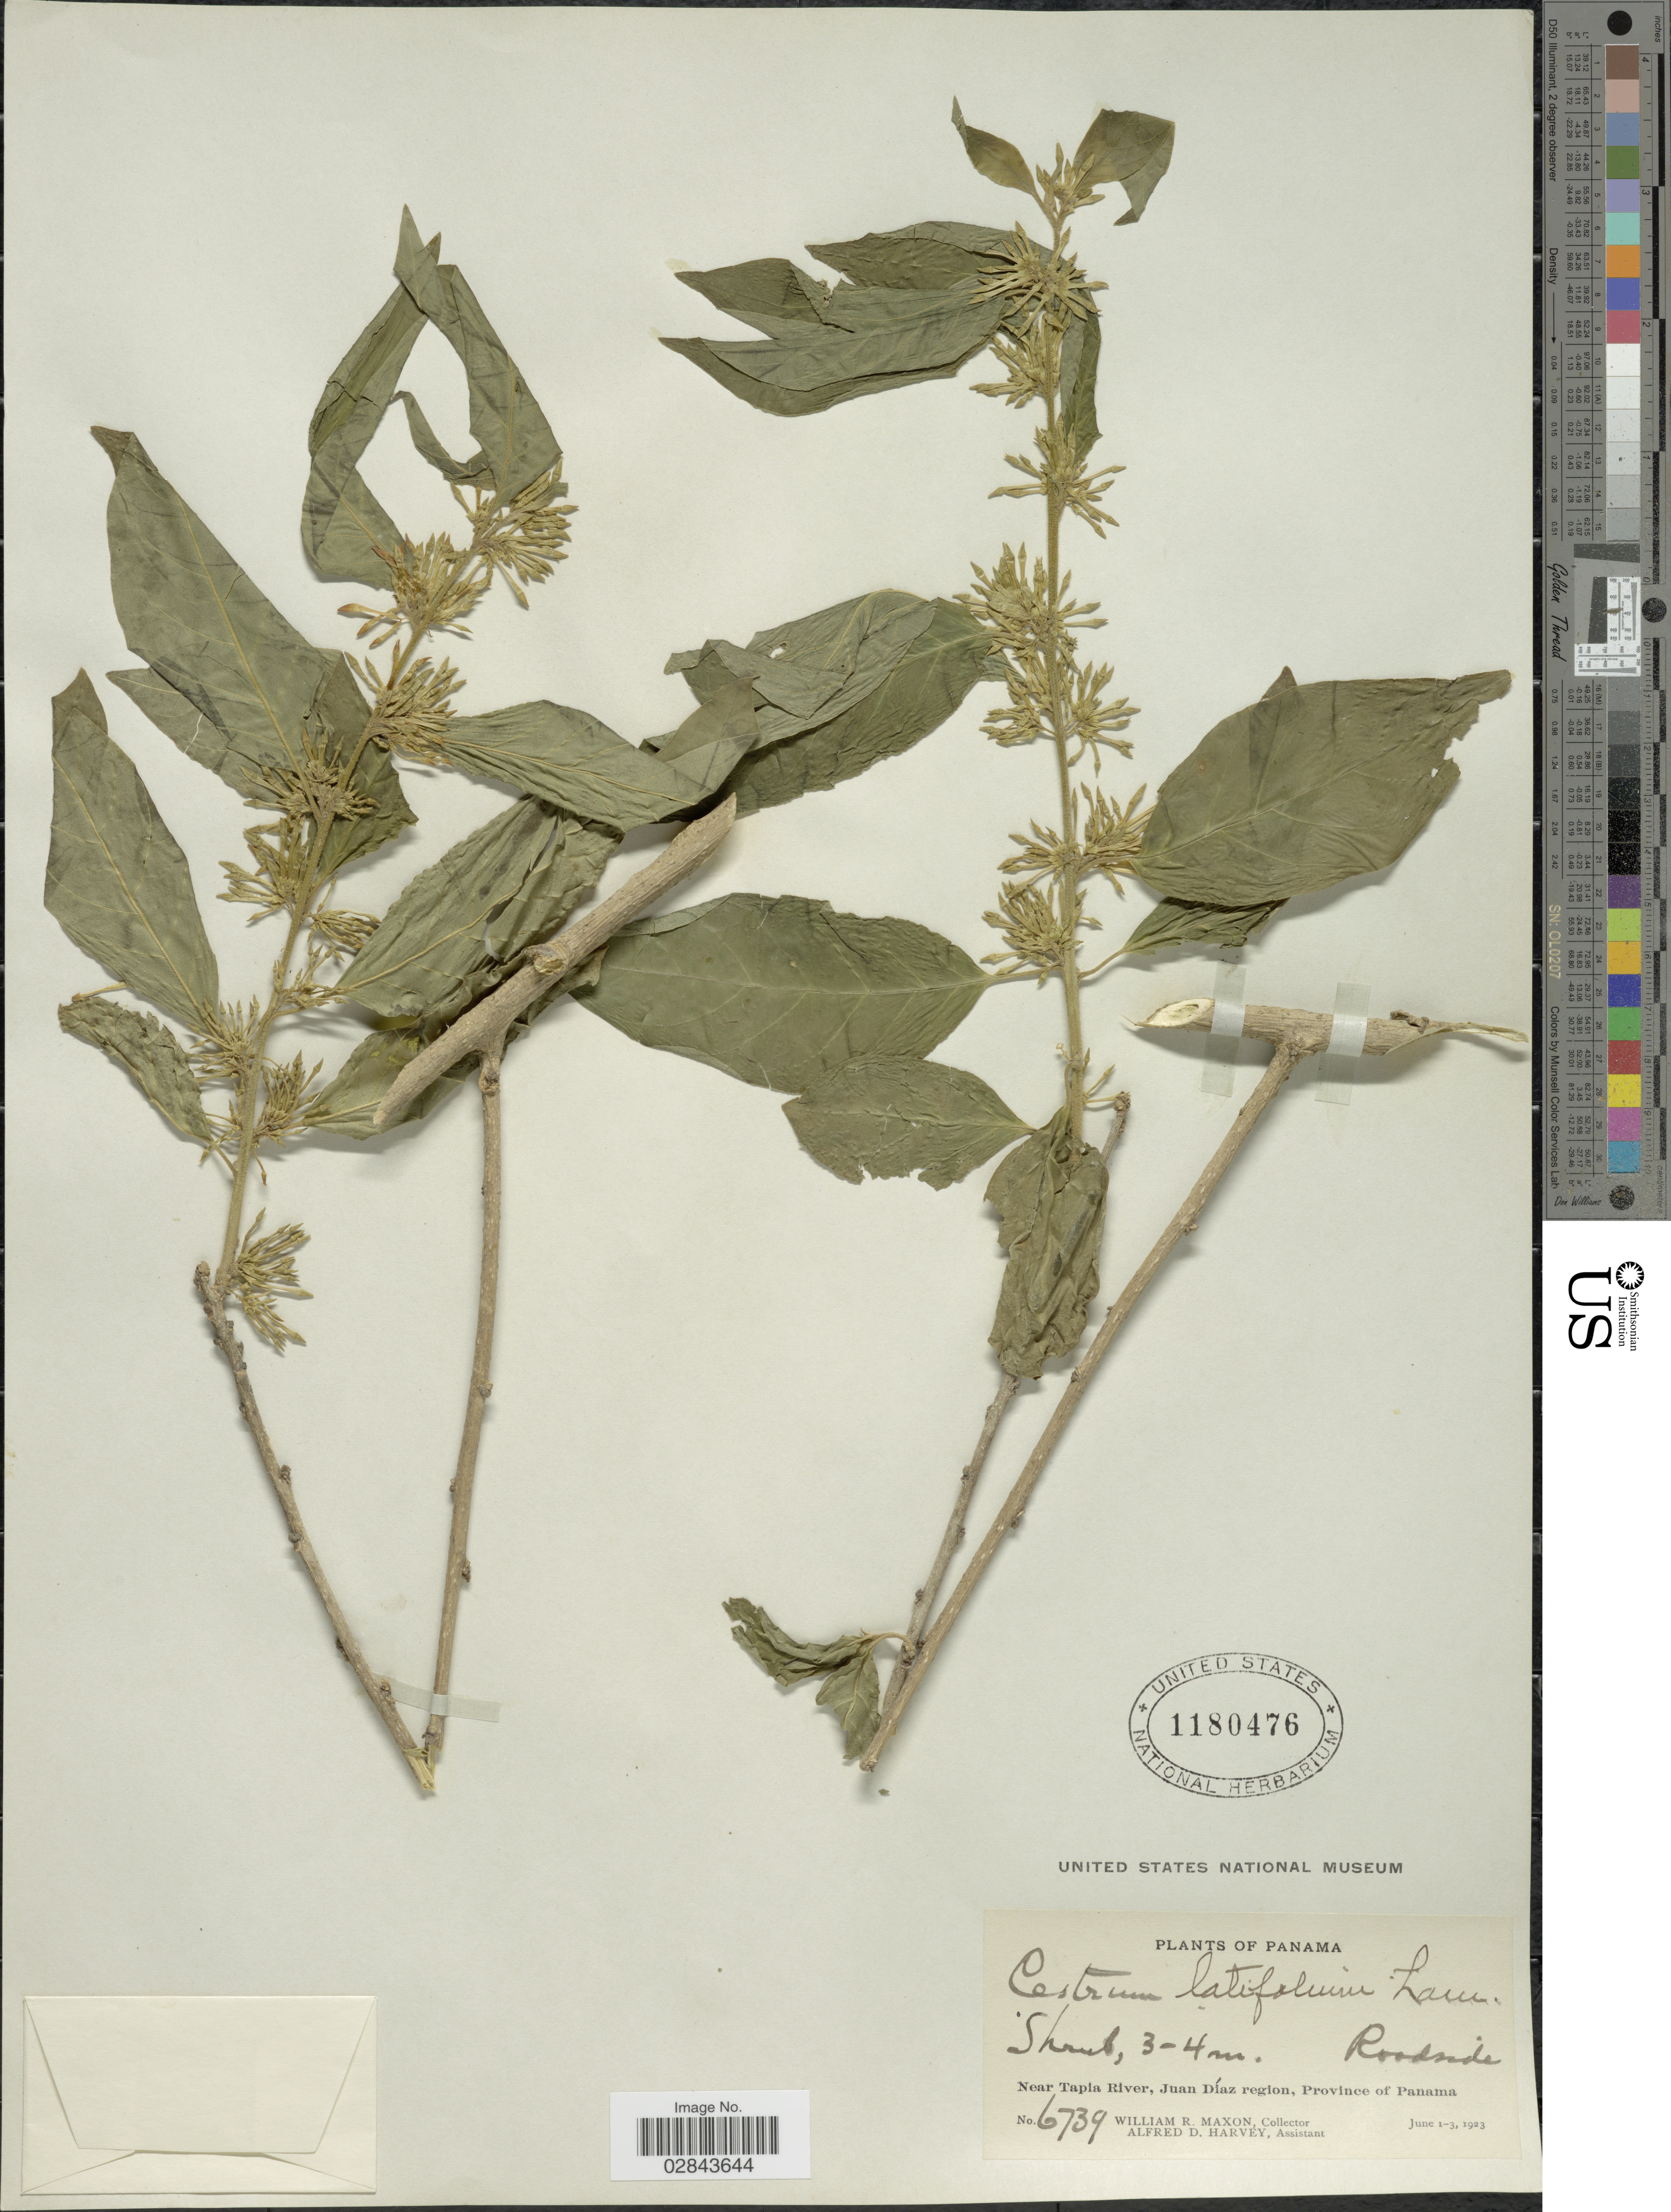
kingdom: Plantae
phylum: Tracheophyta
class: Magnoliopsida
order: Solanales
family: Solanaceae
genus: Cestrum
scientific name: Cestrum latifolium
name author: Lam.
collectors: W. R. Maxon & A. D. Harvey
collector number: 6739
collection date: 1923-06-01/1923-06-03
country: Panama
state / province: Panamá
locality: Near Tapia River, Juan Díaz region, Province of Panama.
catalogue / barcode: US 1180476